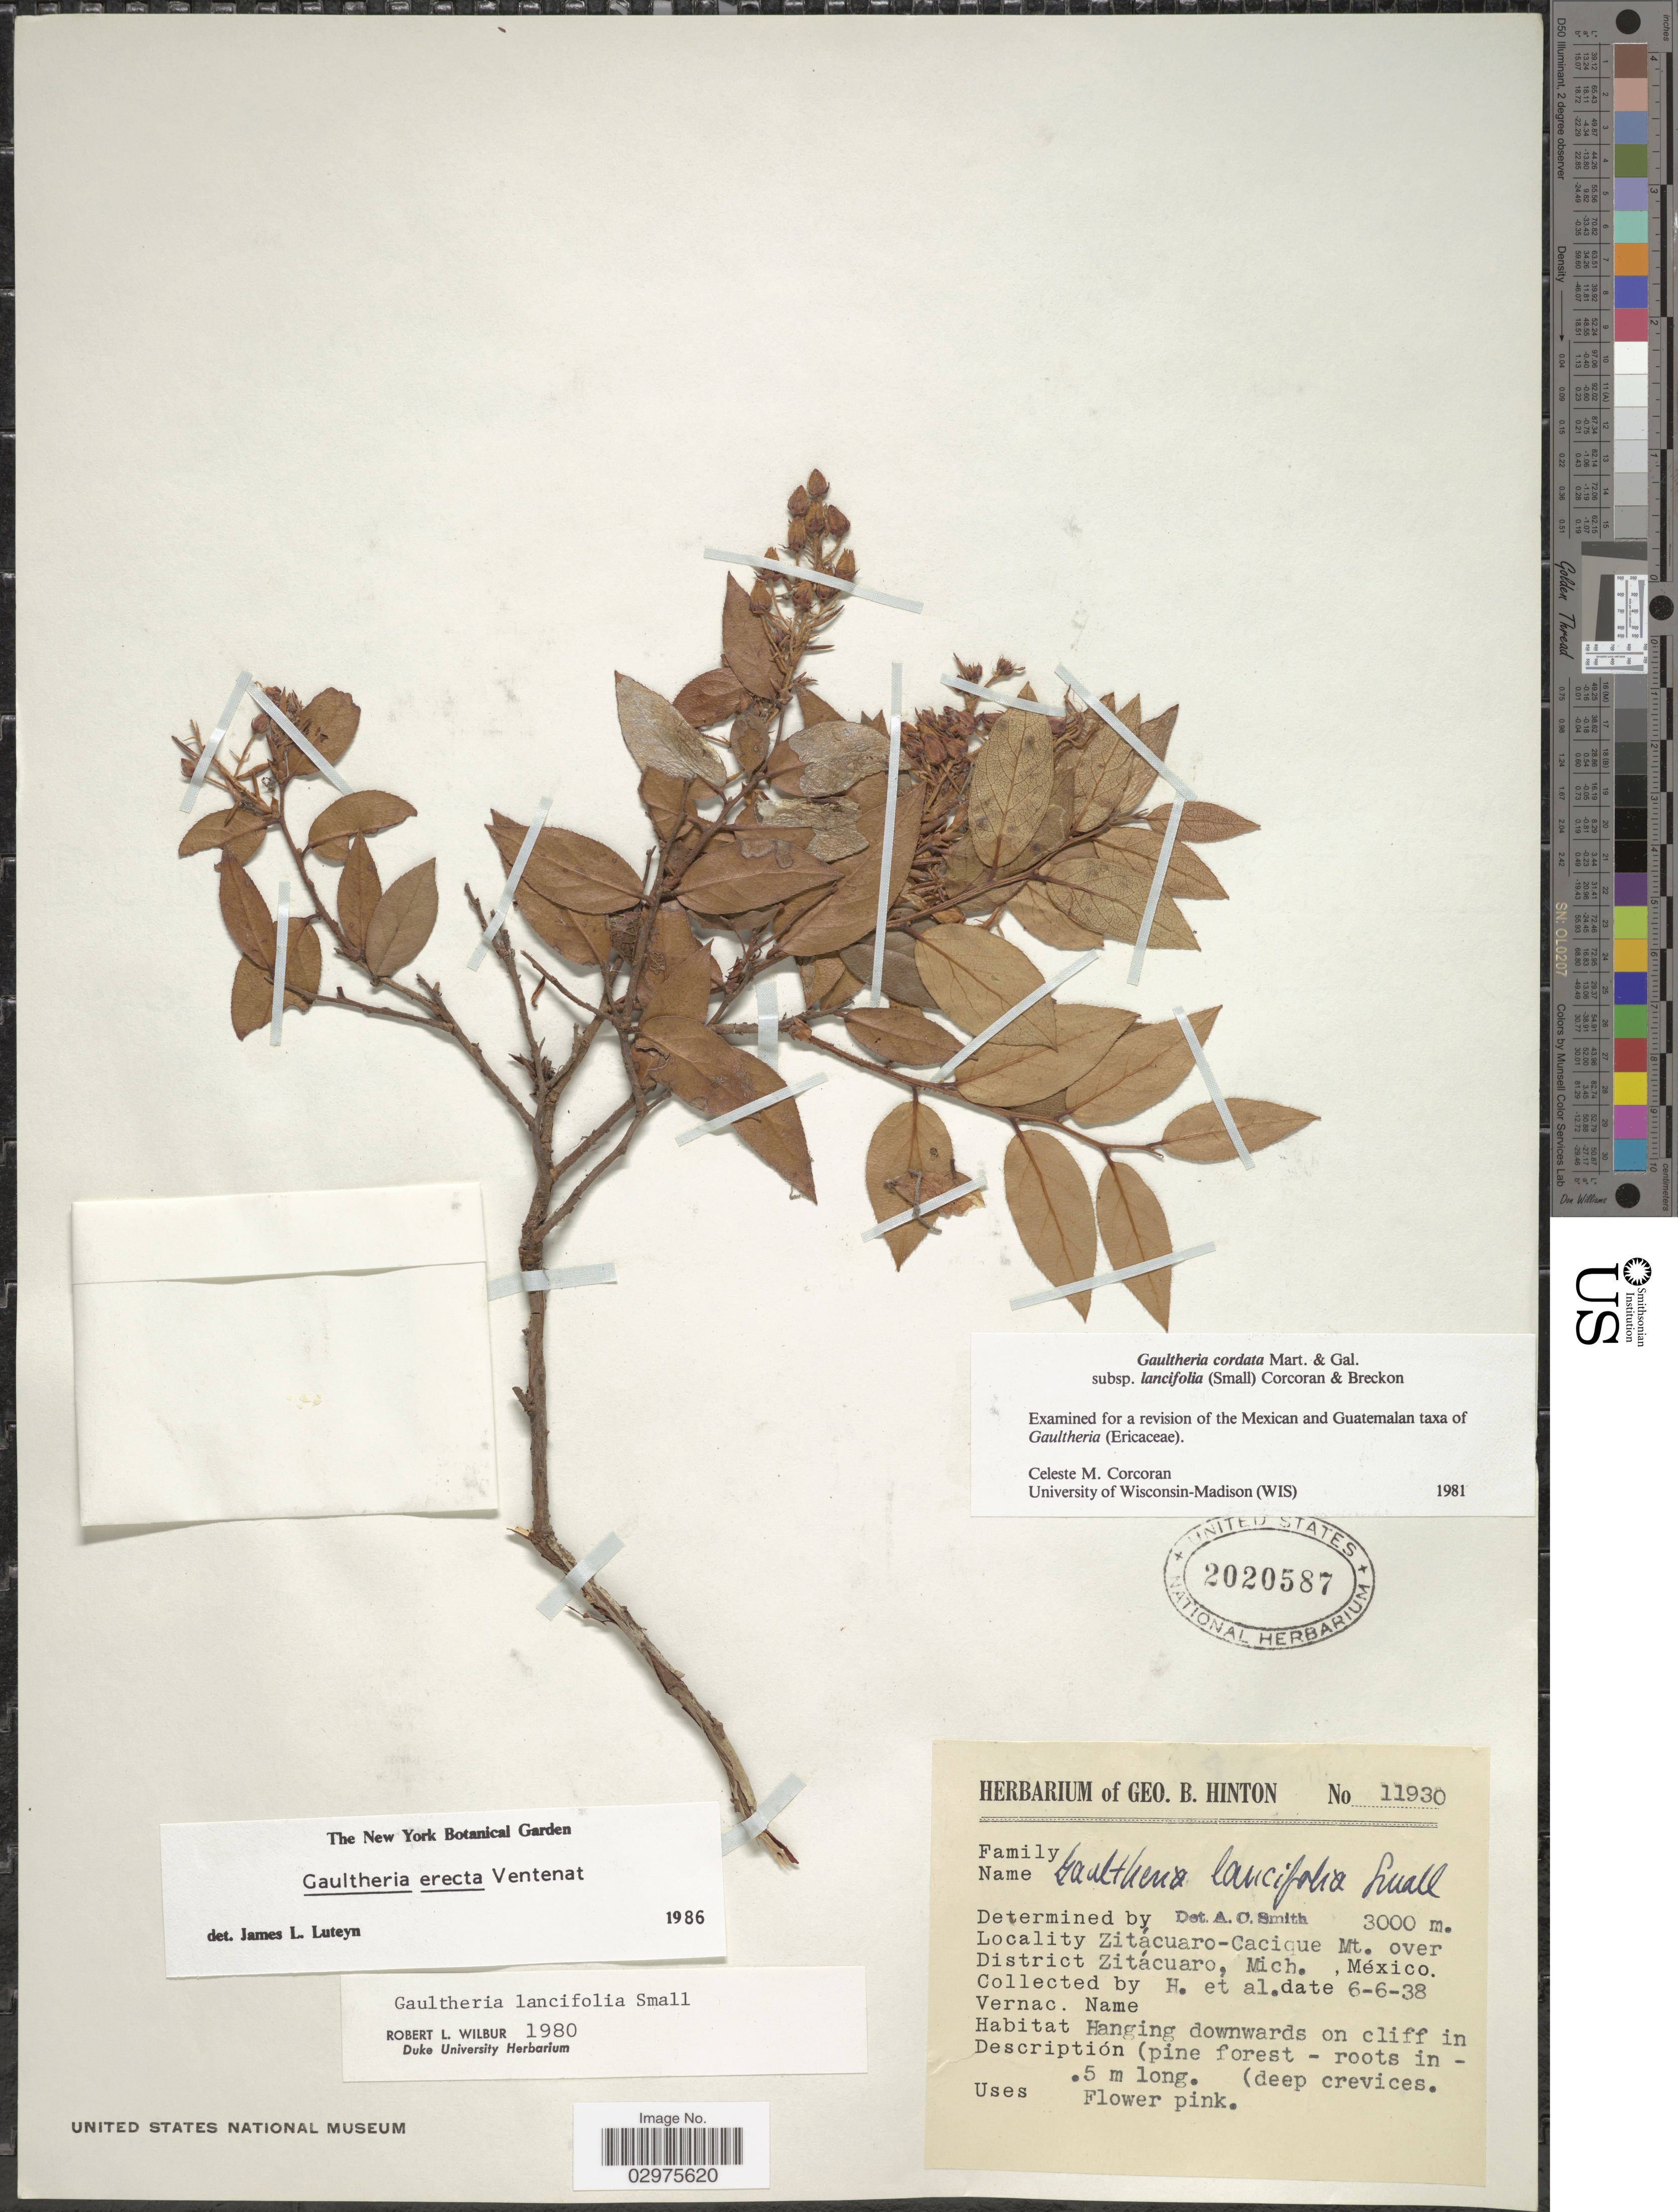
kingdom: Plantae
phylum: Tracheophyta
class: Magnoliopsida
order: Ericales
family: Ericaceae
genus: Gaultheria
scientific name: Gaultheria erecta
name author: Vent.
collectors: G. B. Hinton & et al.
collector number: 11930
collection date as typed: Transcribed d/m/y: 6/6/38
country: Mexico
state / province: Michoacán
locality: Zitácuaro-Cacique Ct. over District Zitácuaro, Mich.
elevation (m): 3000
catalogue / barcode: US 2020587